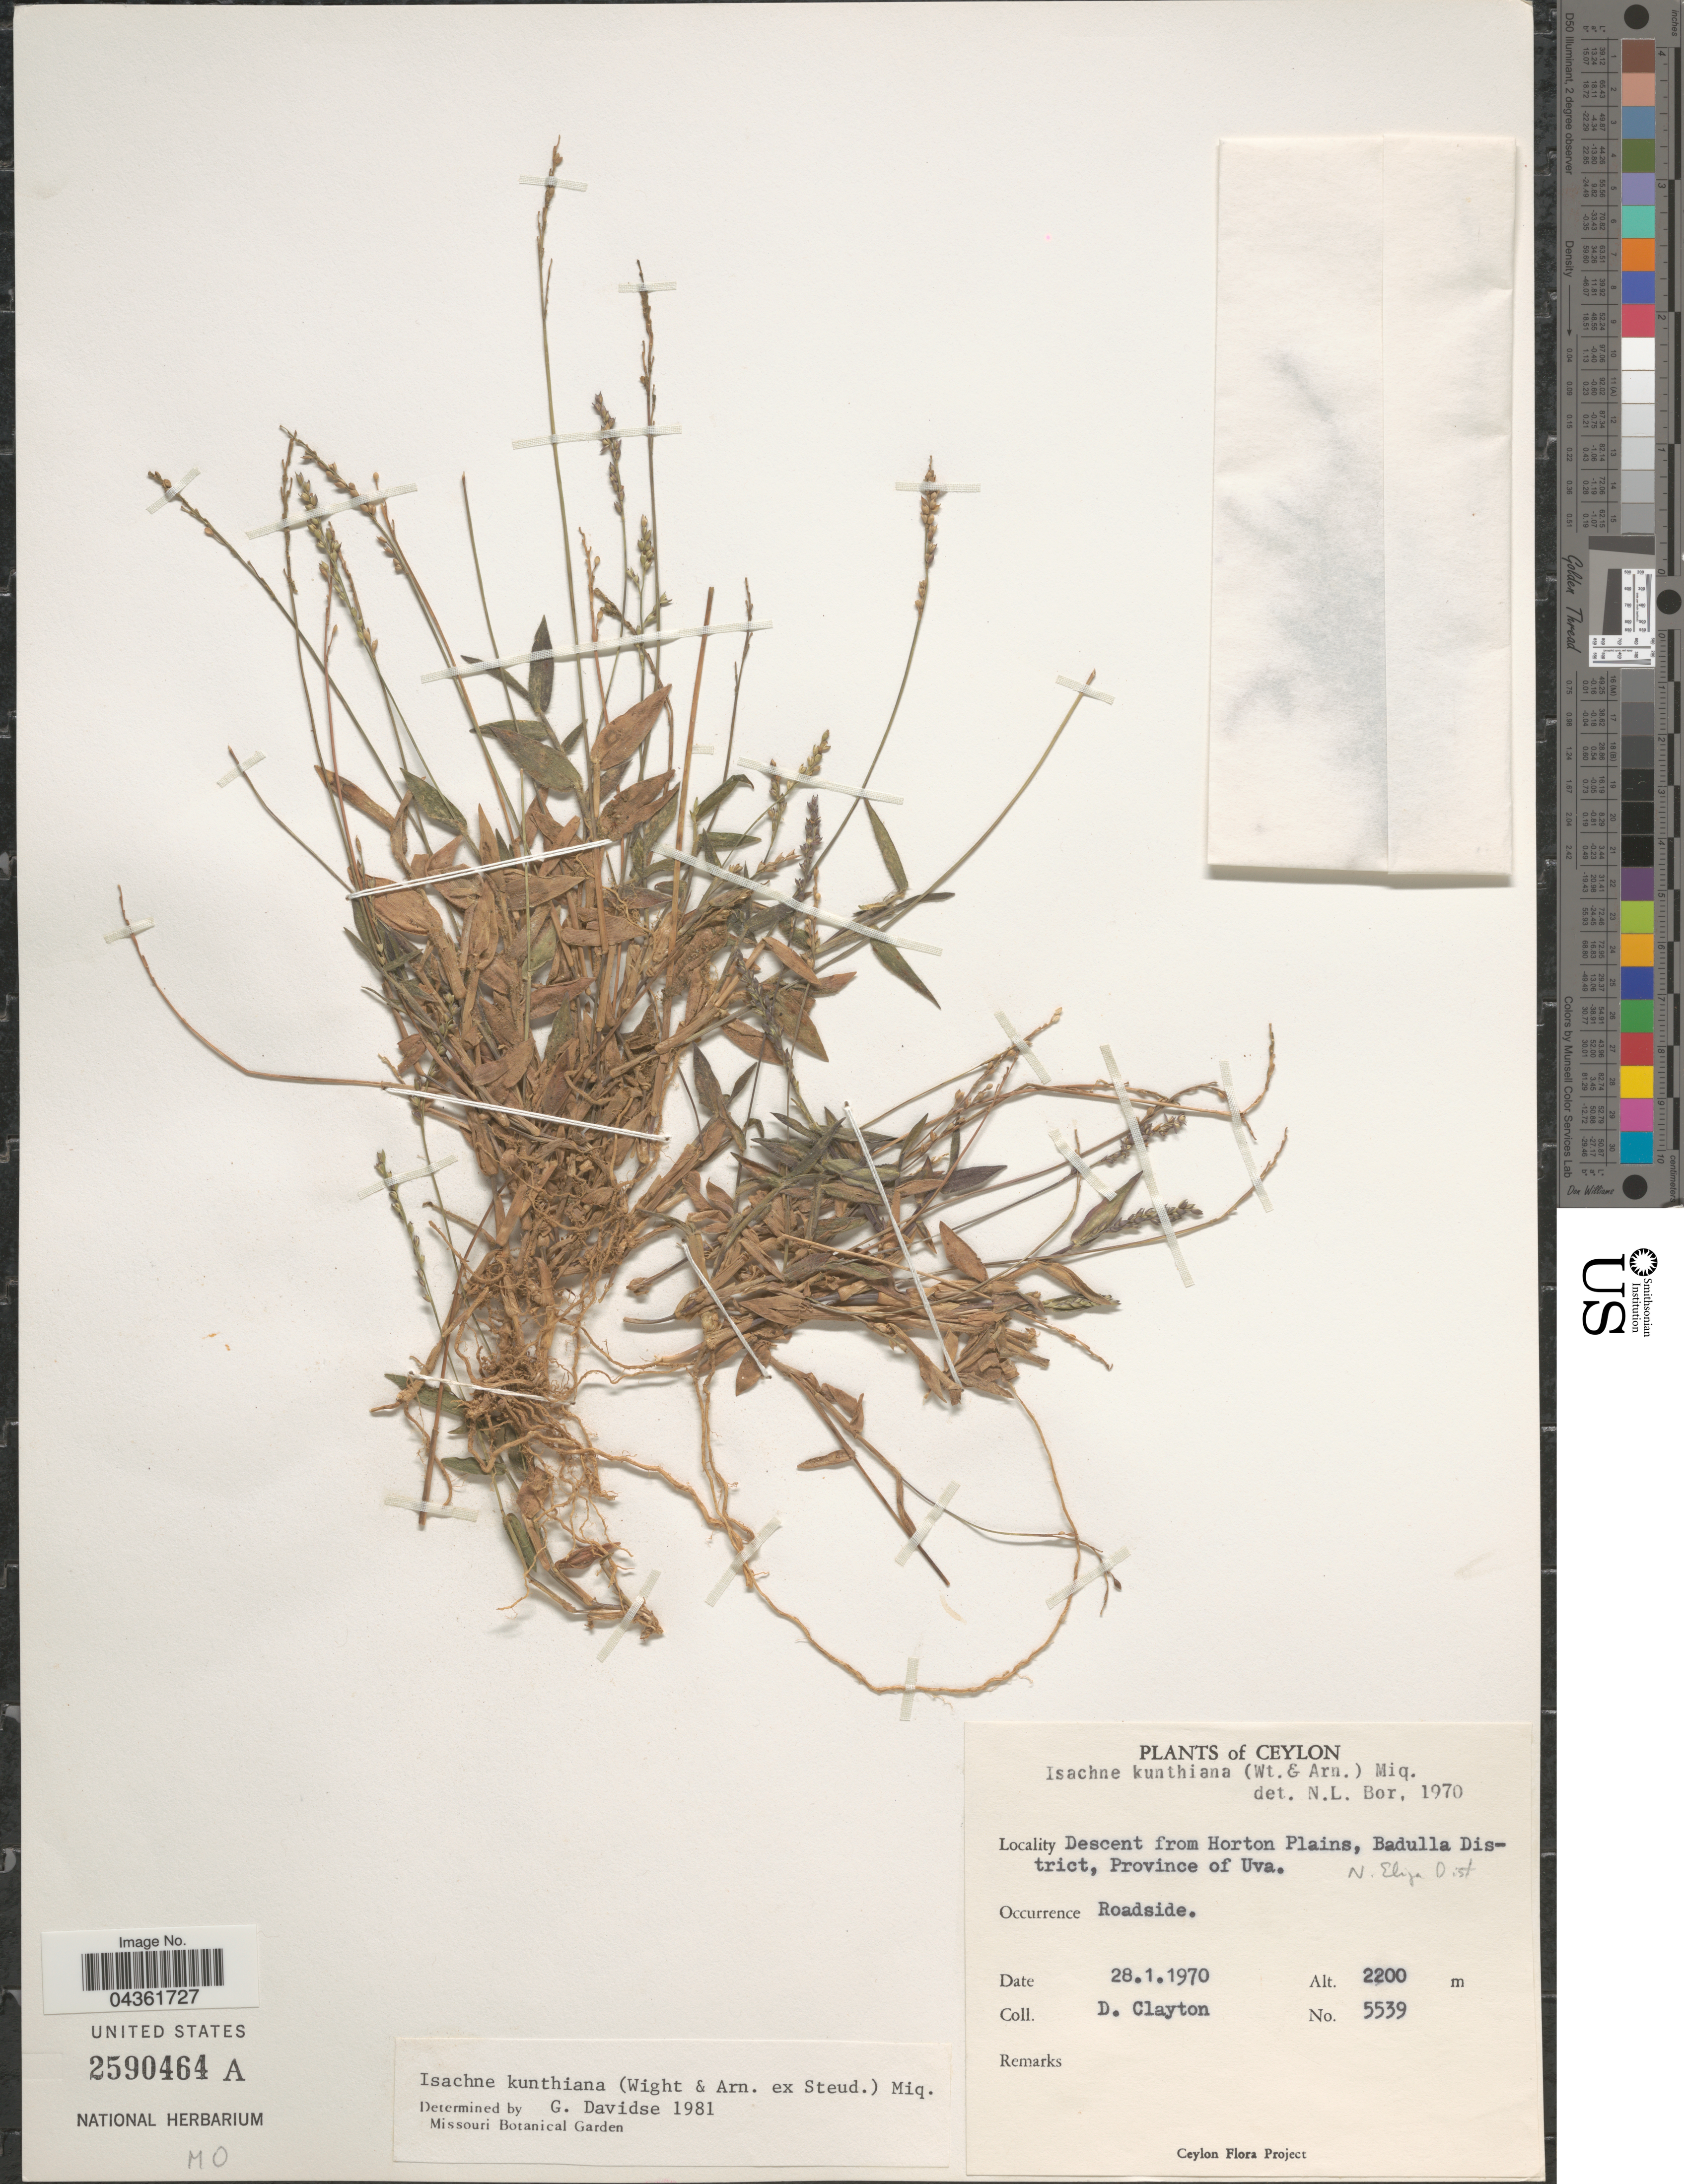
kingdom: Plantae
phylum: Tracheophyta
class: Liliopsida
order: Poales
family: Poaceae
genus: Isachne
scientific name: Isachne kunthiana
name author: (Wight & Arn. ex Steud.) Miq.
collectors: D. Clayton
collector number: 5539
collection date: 1970-01-28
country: Sri Lanka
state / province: Uva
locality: Ceylon. Descent from Horton Plains, Badulla District. N. Eliya Dist.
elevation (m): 2200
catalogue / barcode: US 2590464A